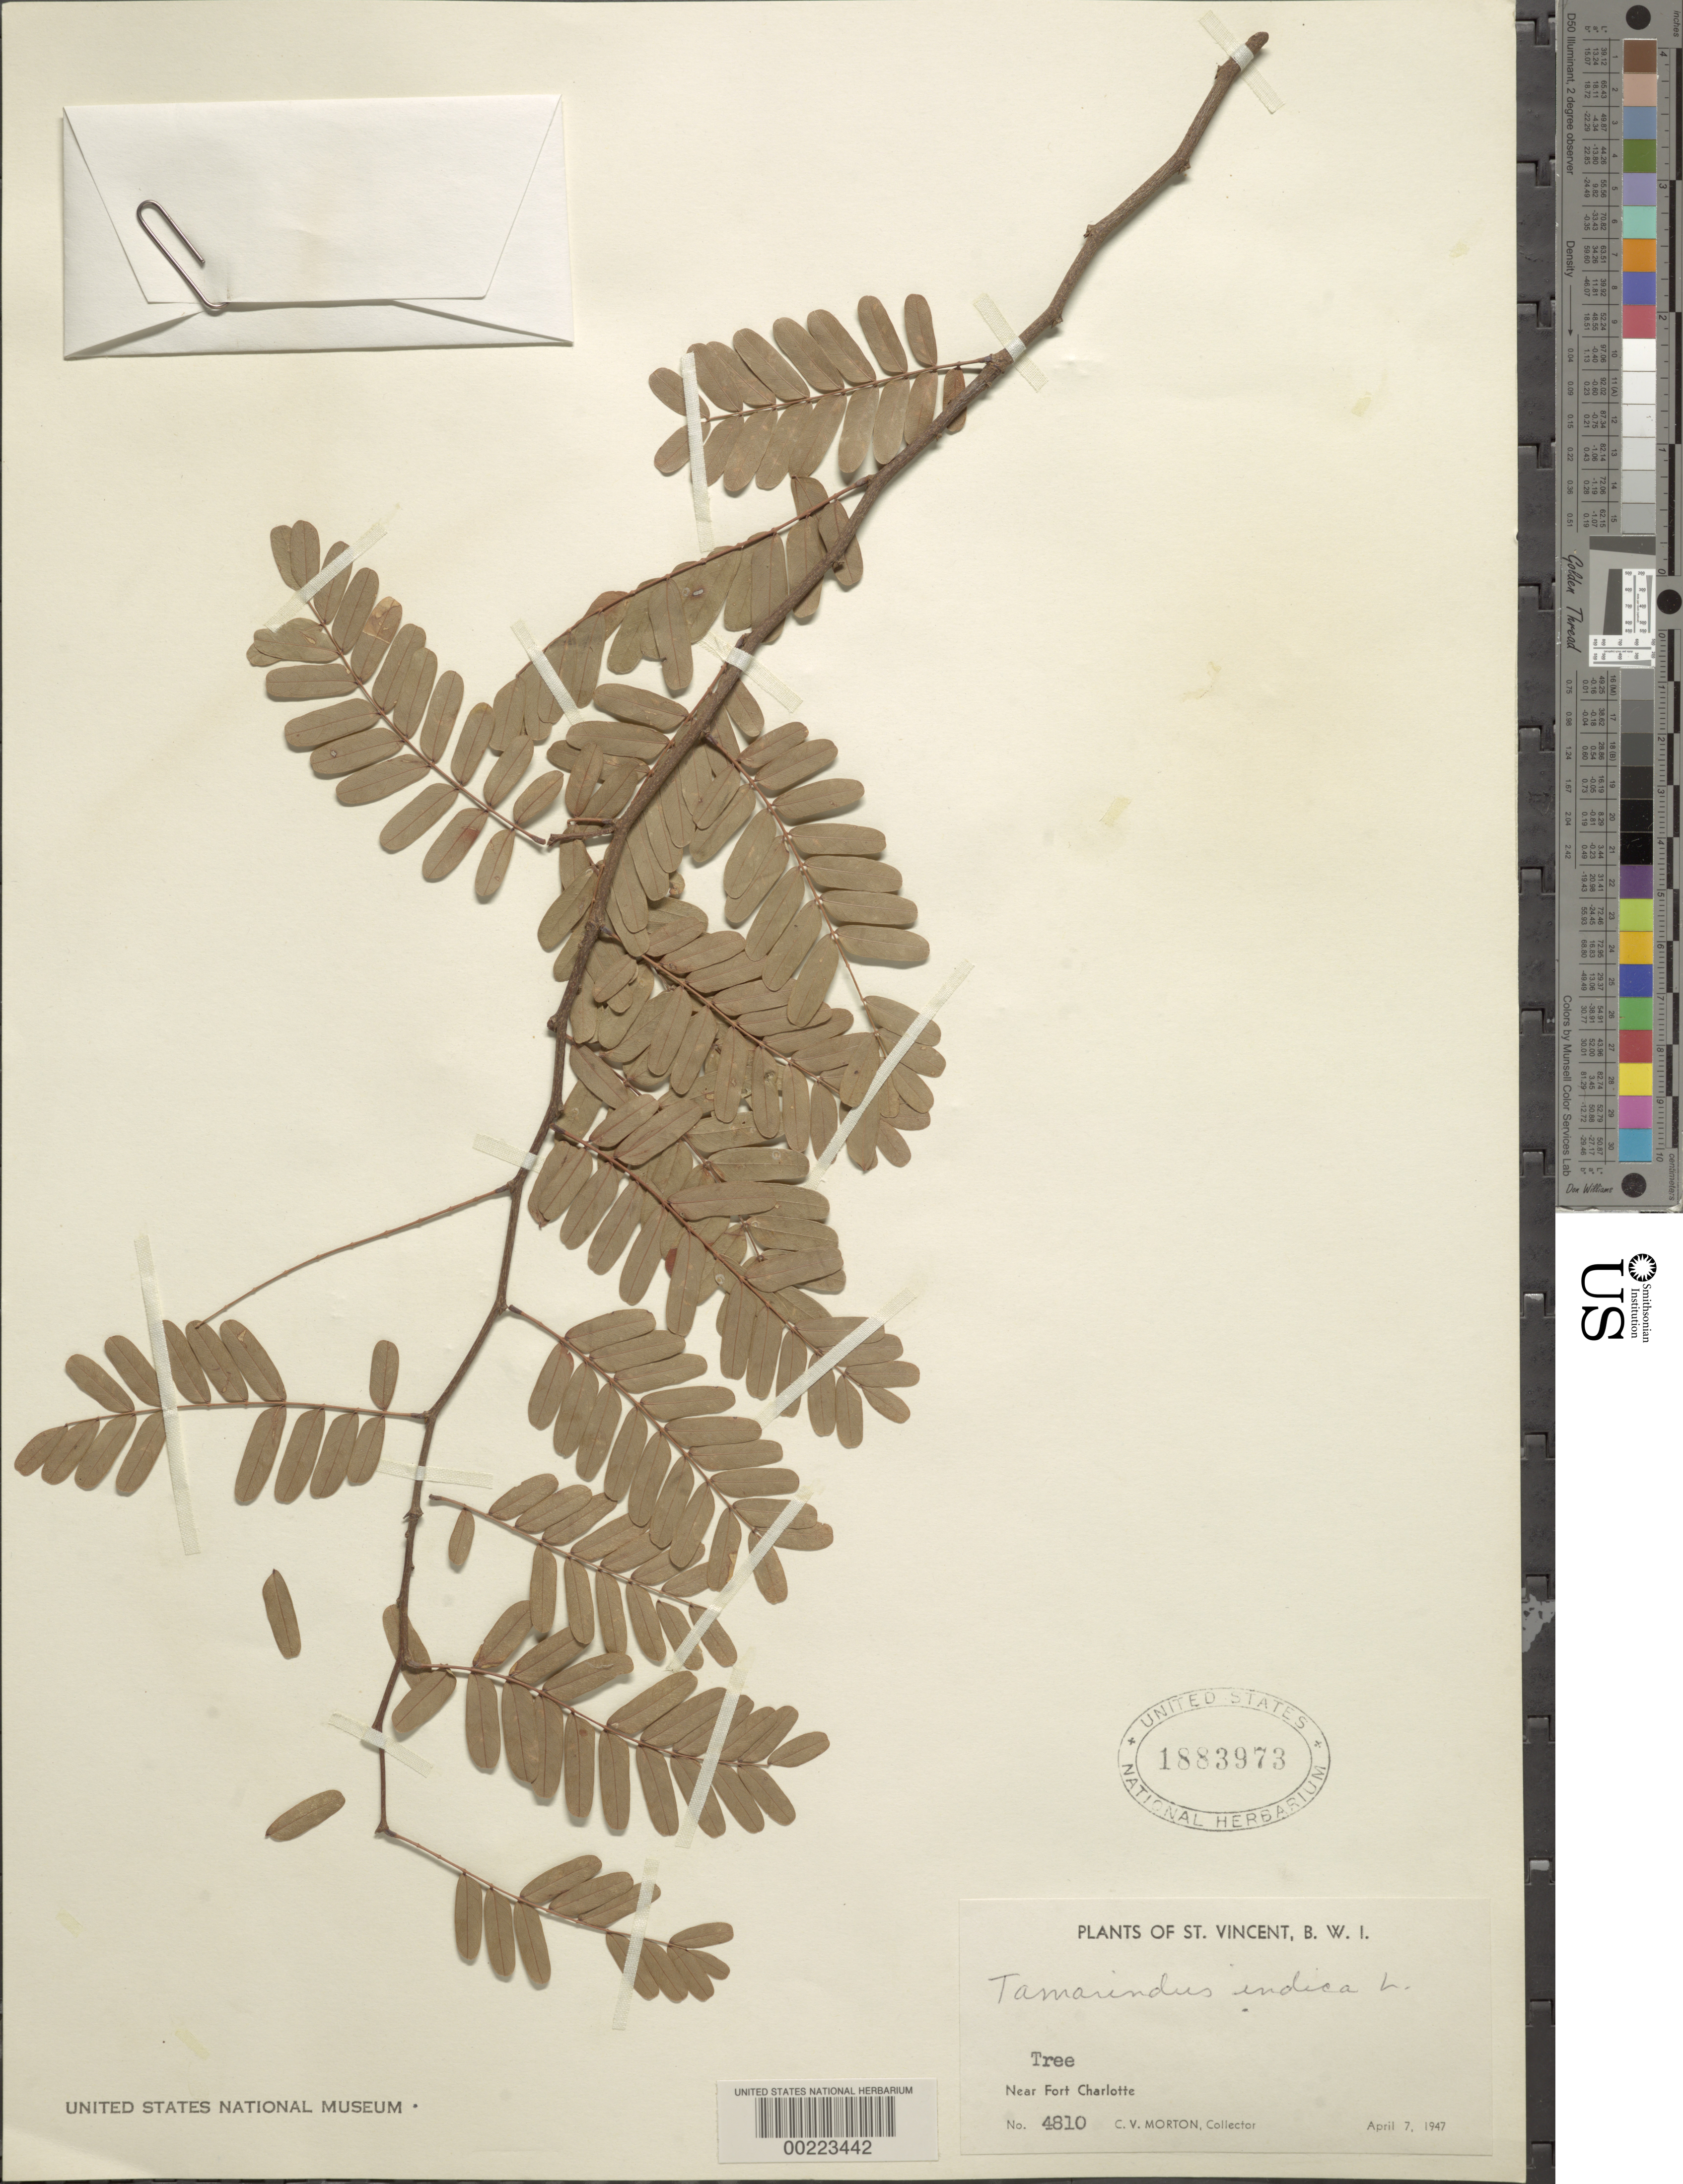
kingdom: Plantae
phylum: Tracheophyta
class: Magnoliopsida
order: Fabales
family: Fabaceae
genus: Tamarindus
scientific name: Tamarindus indica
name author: L.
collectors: C. V. Morton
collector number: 4810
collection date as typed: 07 Apr 1947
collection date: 1947-04-07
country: St. Vincent - Grenadines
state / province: Saint Andrew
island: St. Vincent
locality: Near fort charlotte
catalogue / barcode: US 1883973